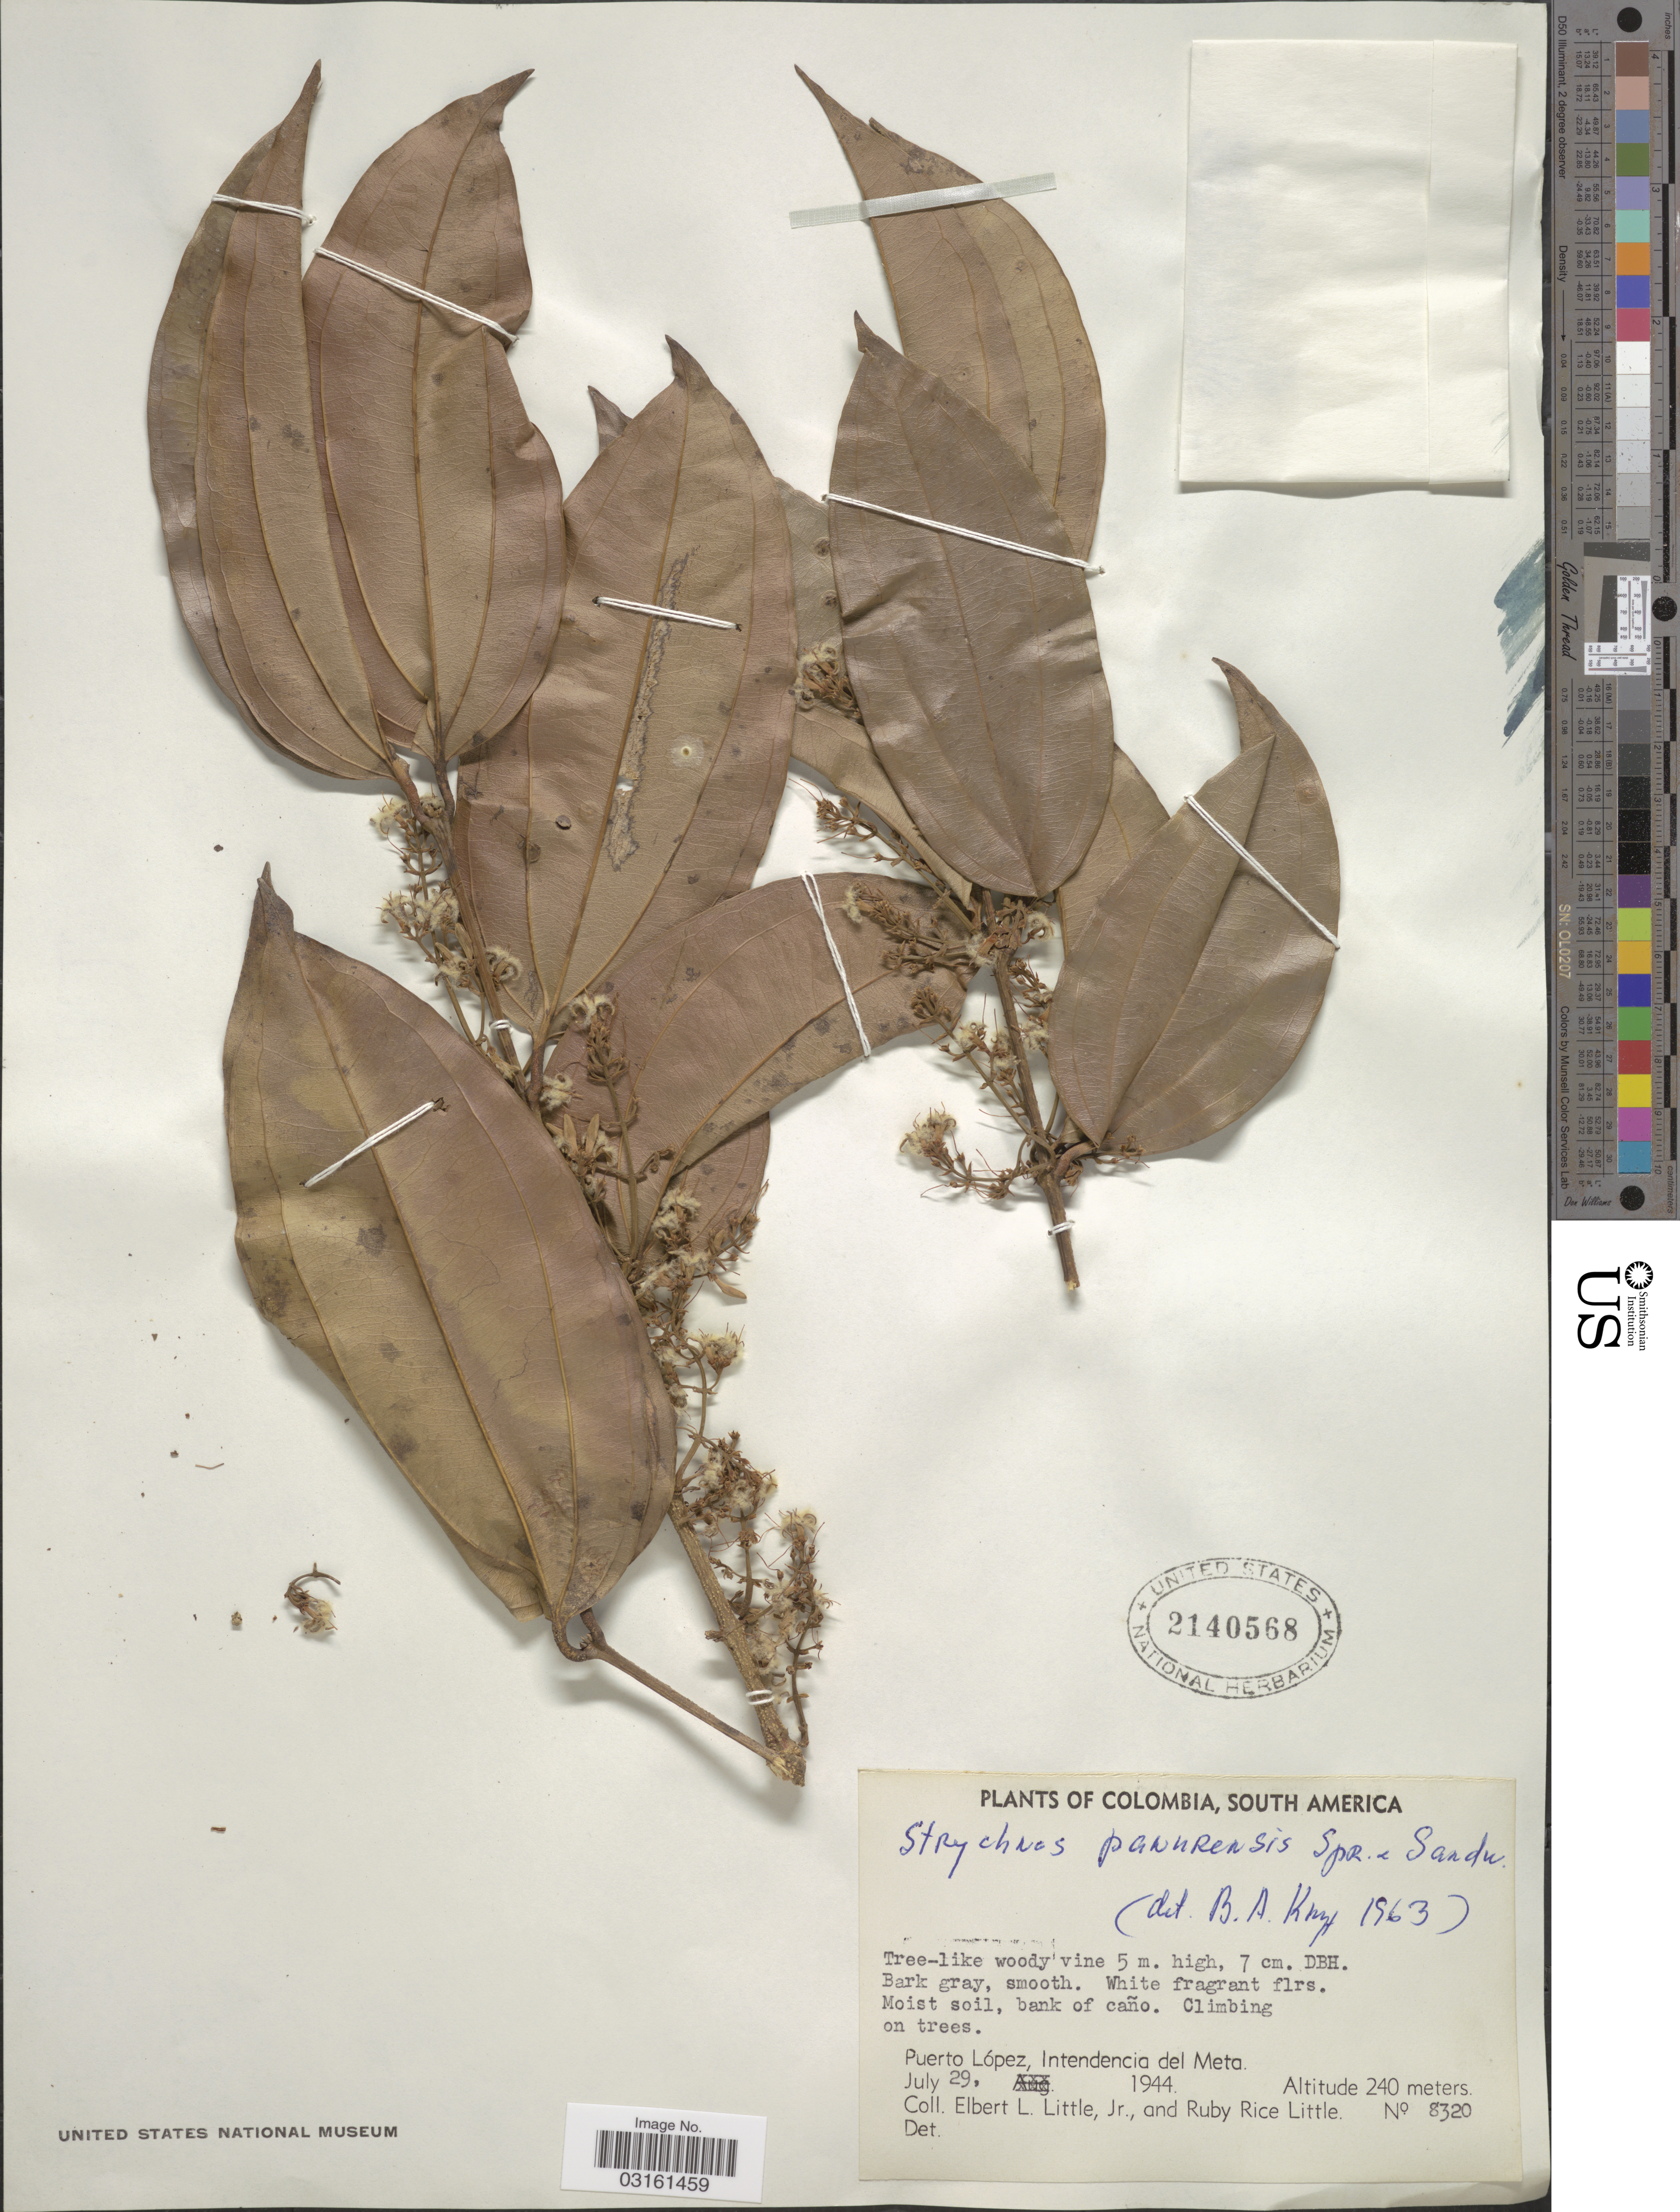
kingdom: Plantae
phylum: Tracheophyta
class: Magnoliopsida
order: Gentianales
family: Loganiaceae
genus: Strychnos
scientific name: Strychnos panurensis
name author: Sprague & Sandwith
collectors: E. L. Little & R. R. Little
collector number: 8320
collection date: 1944-07-29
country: Colombia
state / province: Meta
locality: Puerto López, Intendencia del Meta.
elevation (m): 240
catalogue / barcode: US 2140568